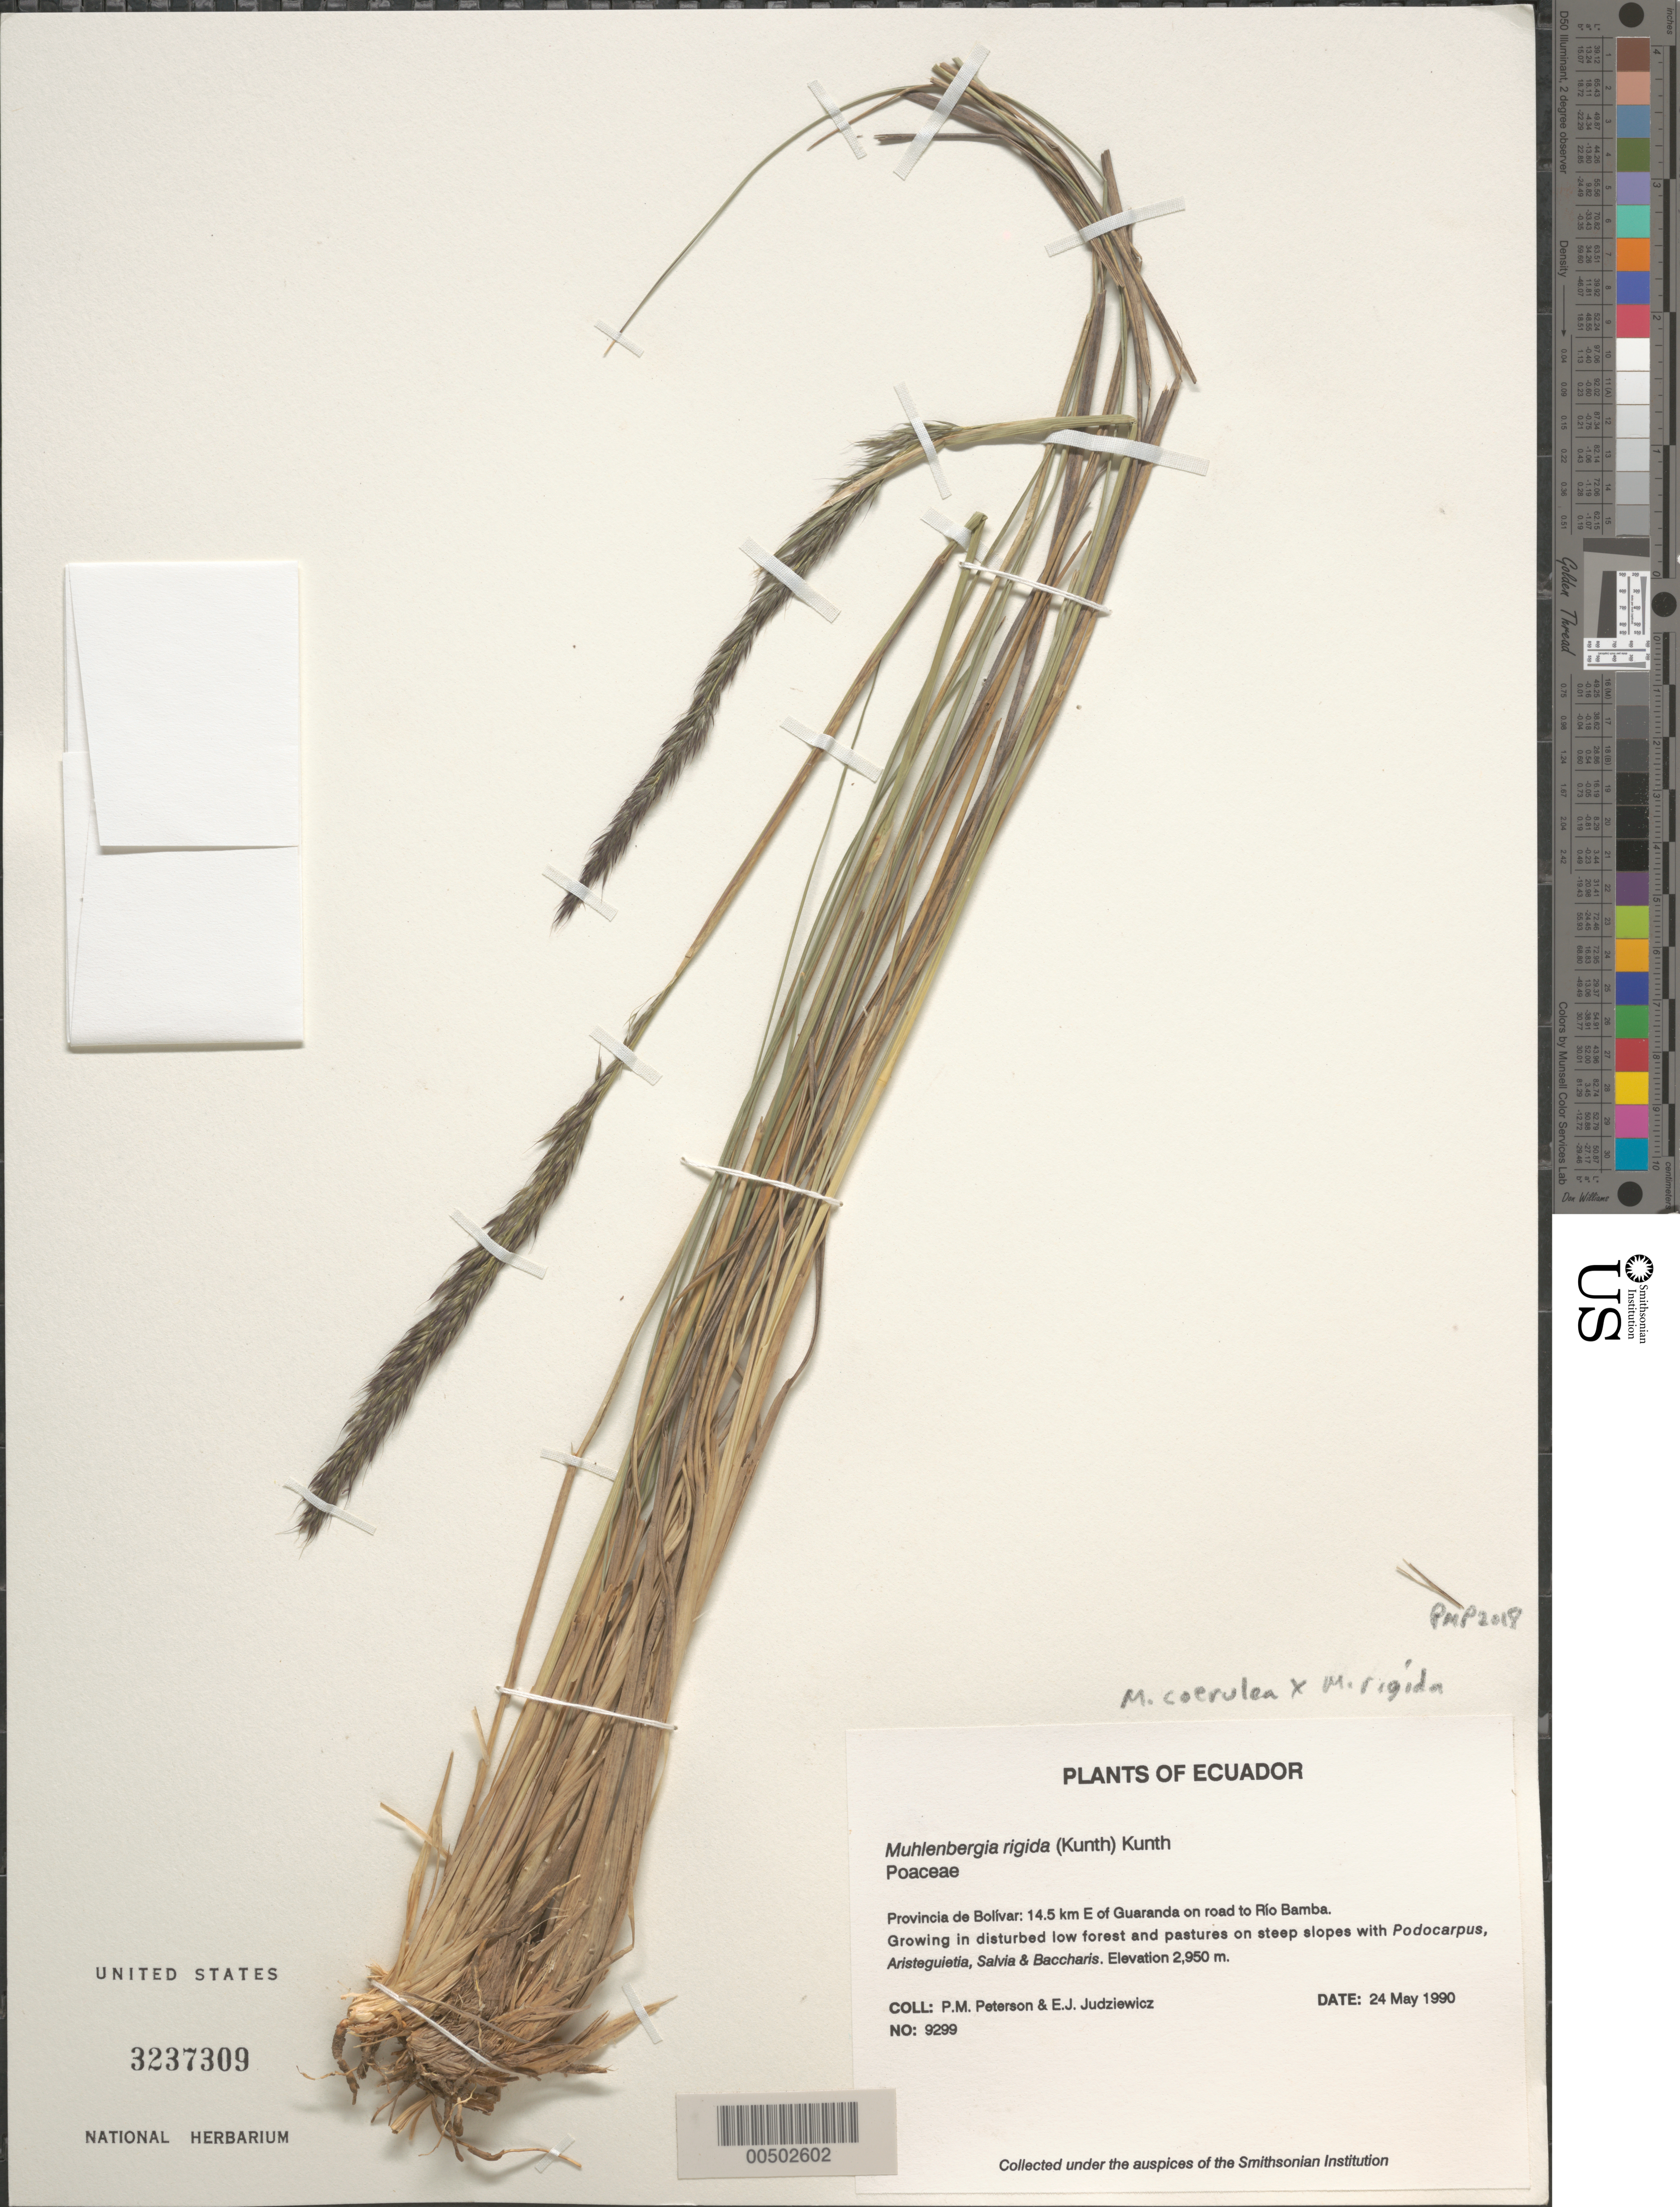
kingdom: Plantae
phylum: Tracheophyta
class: Liliopsida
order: Poales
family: Poaceae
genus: Muhlenbergia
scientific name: Muhlenbergia coerulea x M. rigida (Kunth) Kunth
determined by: Peterson, Paul M., (BOT), Smithsonian Institution - National Museum of Natural History (UNITED STATES)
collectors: P. M. Peterson & E. J. Judziewicz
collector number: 09299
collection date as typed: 24 May 1990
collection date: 1990-05-24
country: Ecuador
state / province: Bolívar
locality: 14.5 km E of Guaranda on road to Río Bamba.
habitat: Growing in disturbed low forest and pastures on steep slopes with Podocarpus, Aristeguietia, Salvia + Baccharis.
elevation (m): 2950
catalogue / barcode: US 3237309